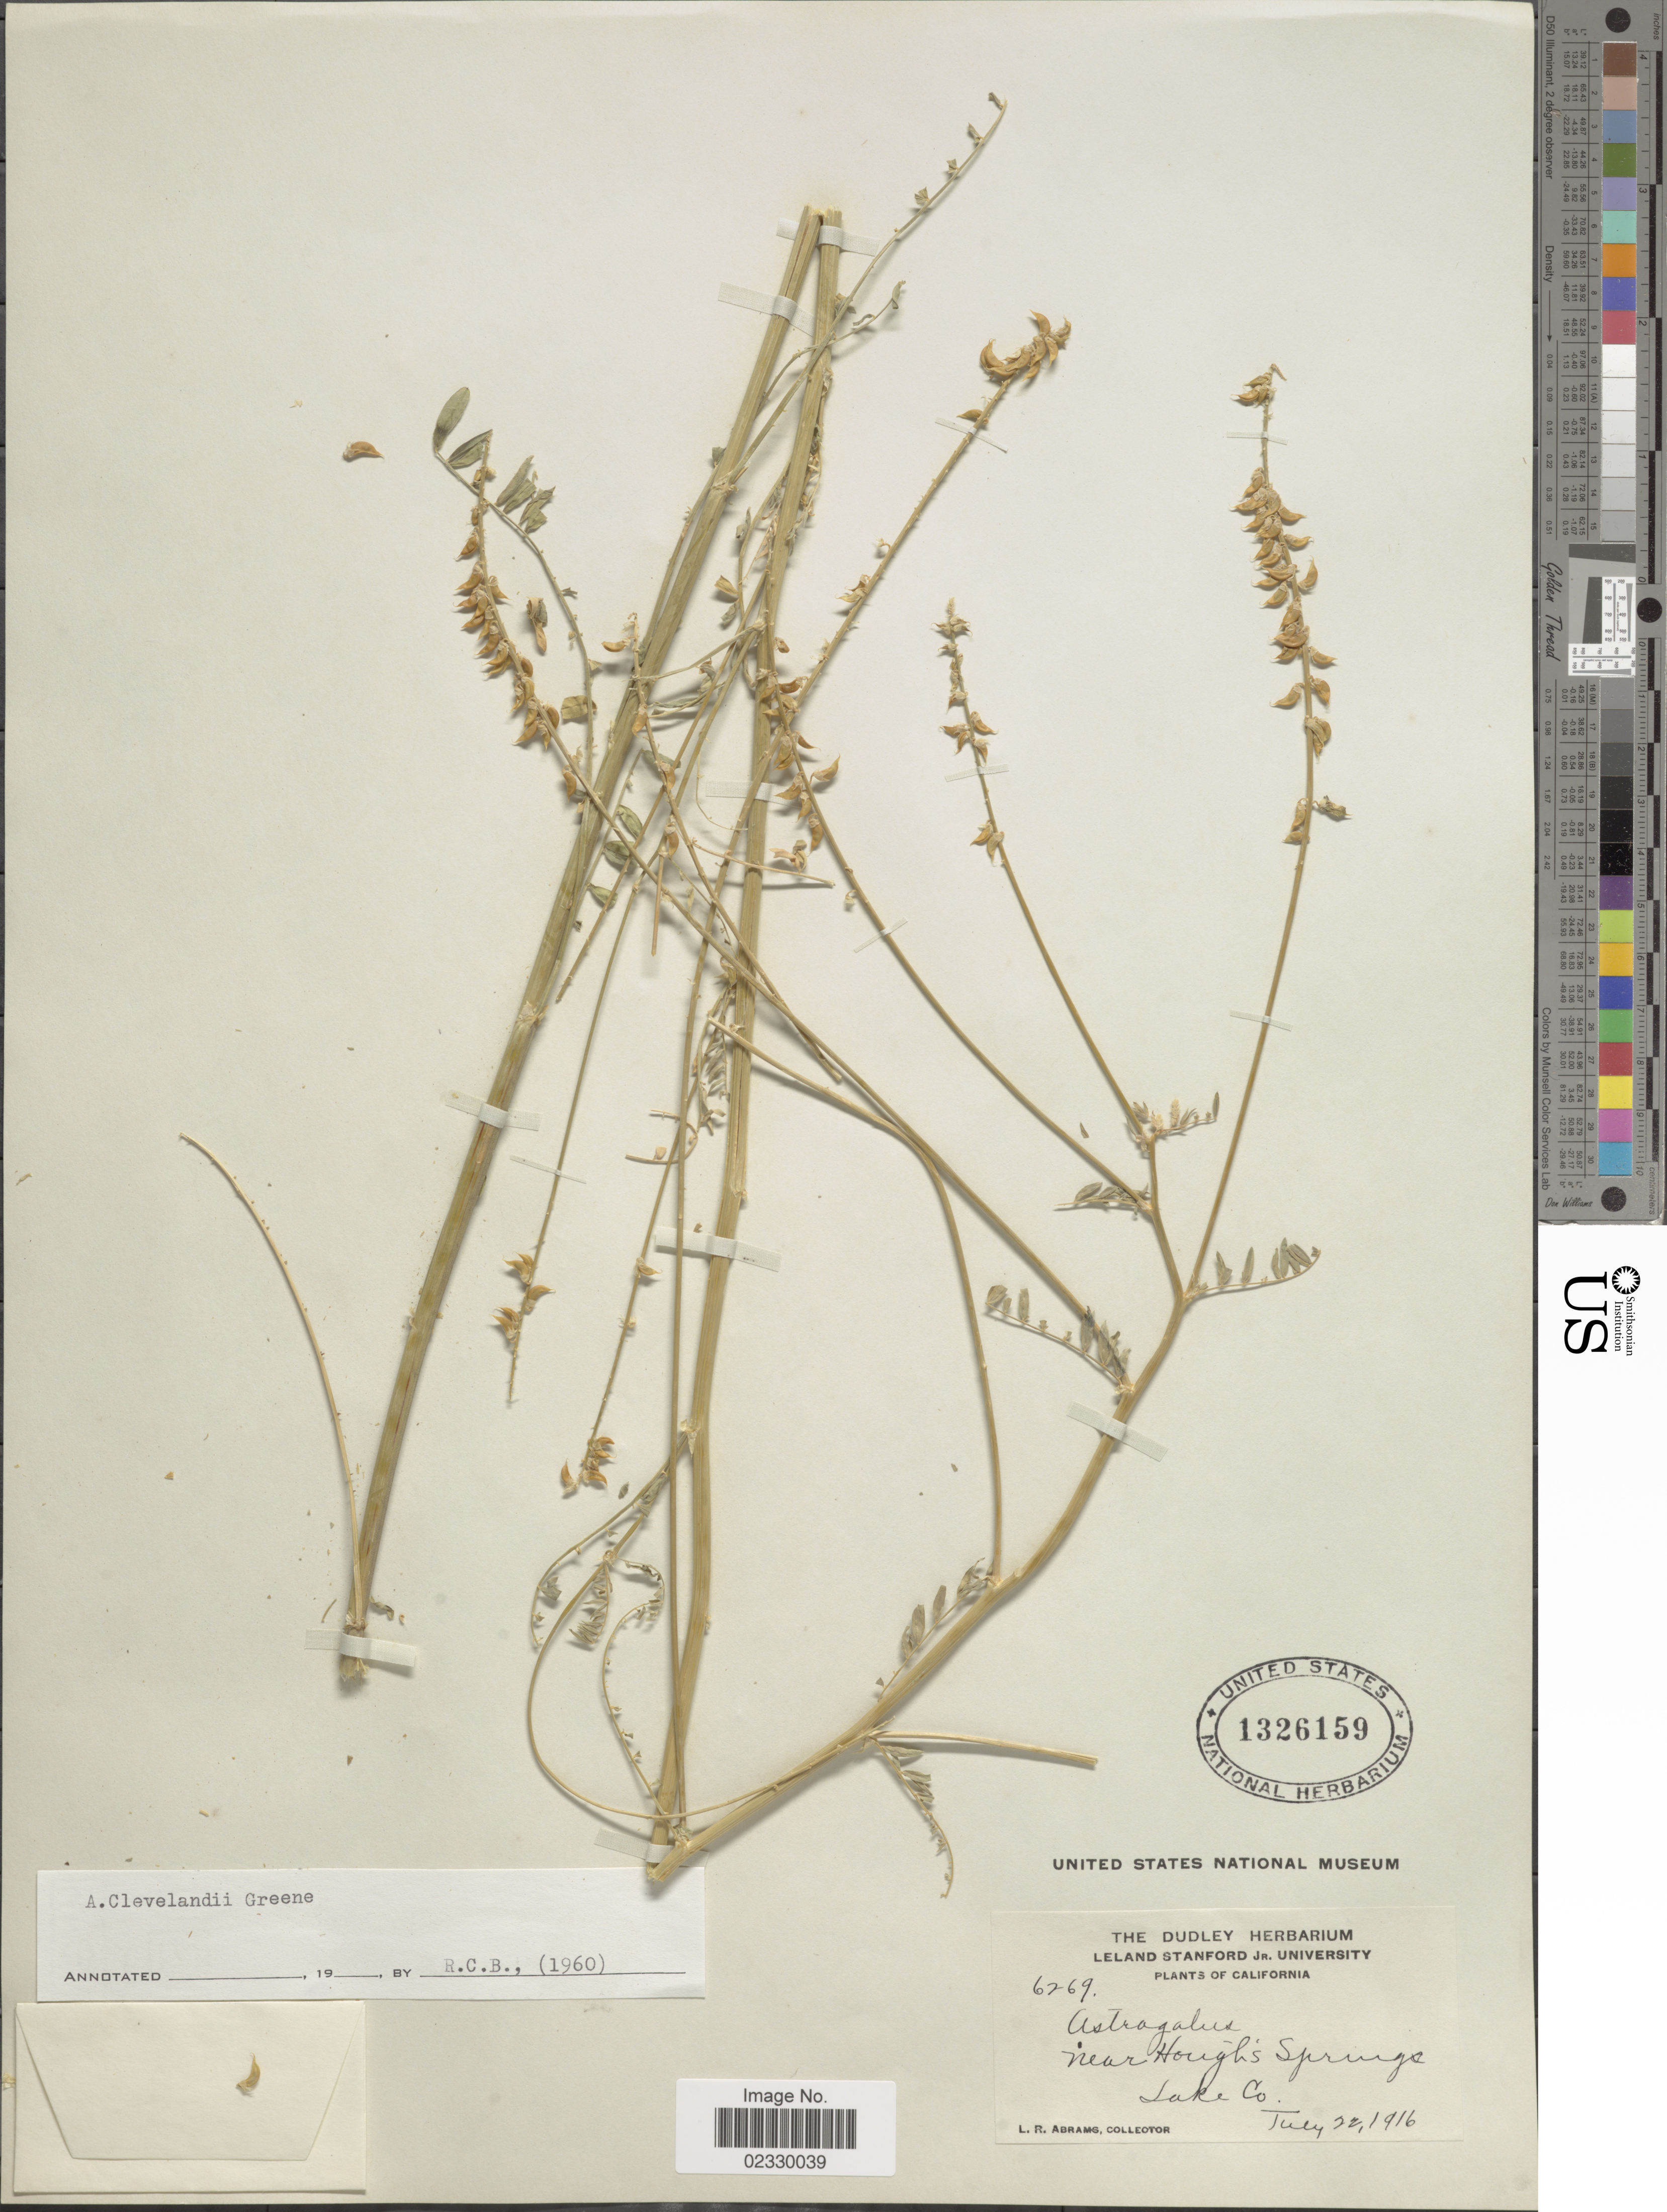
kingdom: Plantae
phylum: Tracheophyta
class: Magnoliopsida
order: Fabales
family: Fabaceae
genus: Astragalus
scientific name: Astragalus clevelandii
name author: Greene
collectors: L. Abrams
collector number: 6269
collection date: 1916-07-22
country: United States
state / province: California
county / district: Lake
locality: Near Hough's Springs, Lake Co.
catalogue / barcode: US 1326159